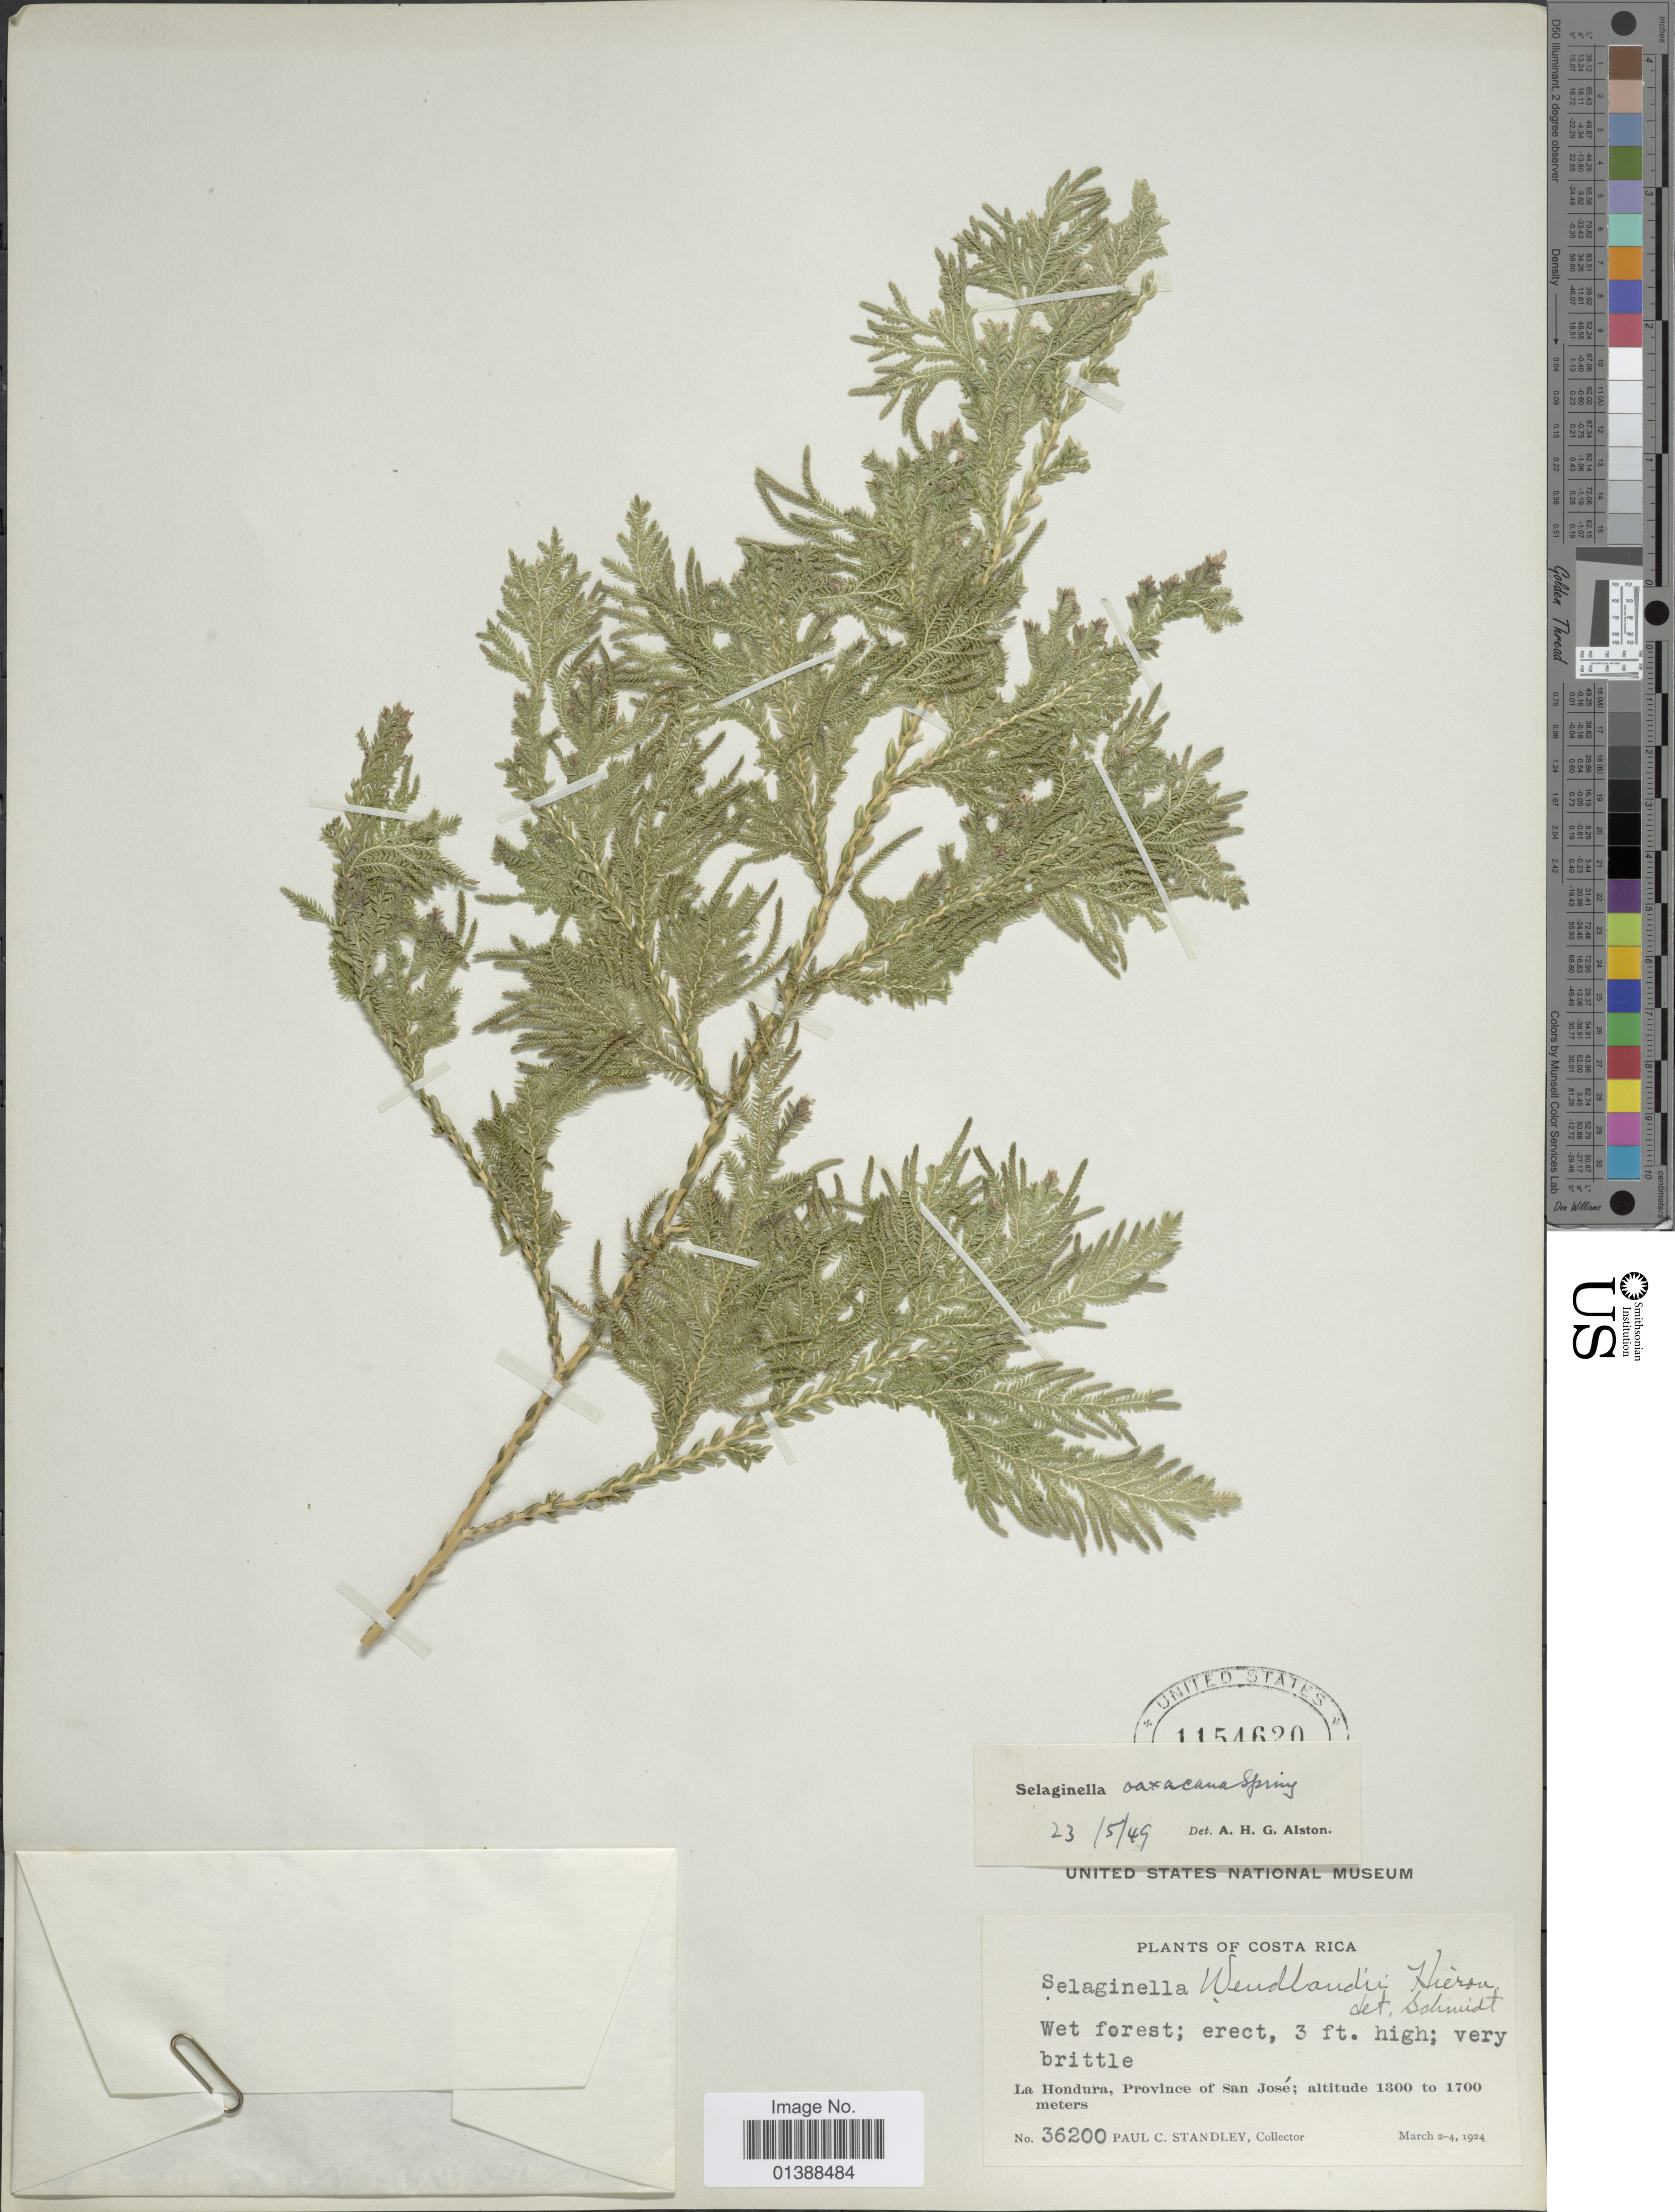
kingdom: Plantae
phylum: Tracheophyta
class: Lycopodiopsida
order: Selaginellales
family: Selaginellaceae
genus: Selaginella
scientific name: Selaginella oaxacana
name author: Spring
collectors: P. C. Standley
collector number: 36200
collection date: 1924-03-02/1924-03-04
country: Costa Rica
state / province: San José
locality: La Hondura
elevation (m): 1300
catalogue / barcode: US 1154620